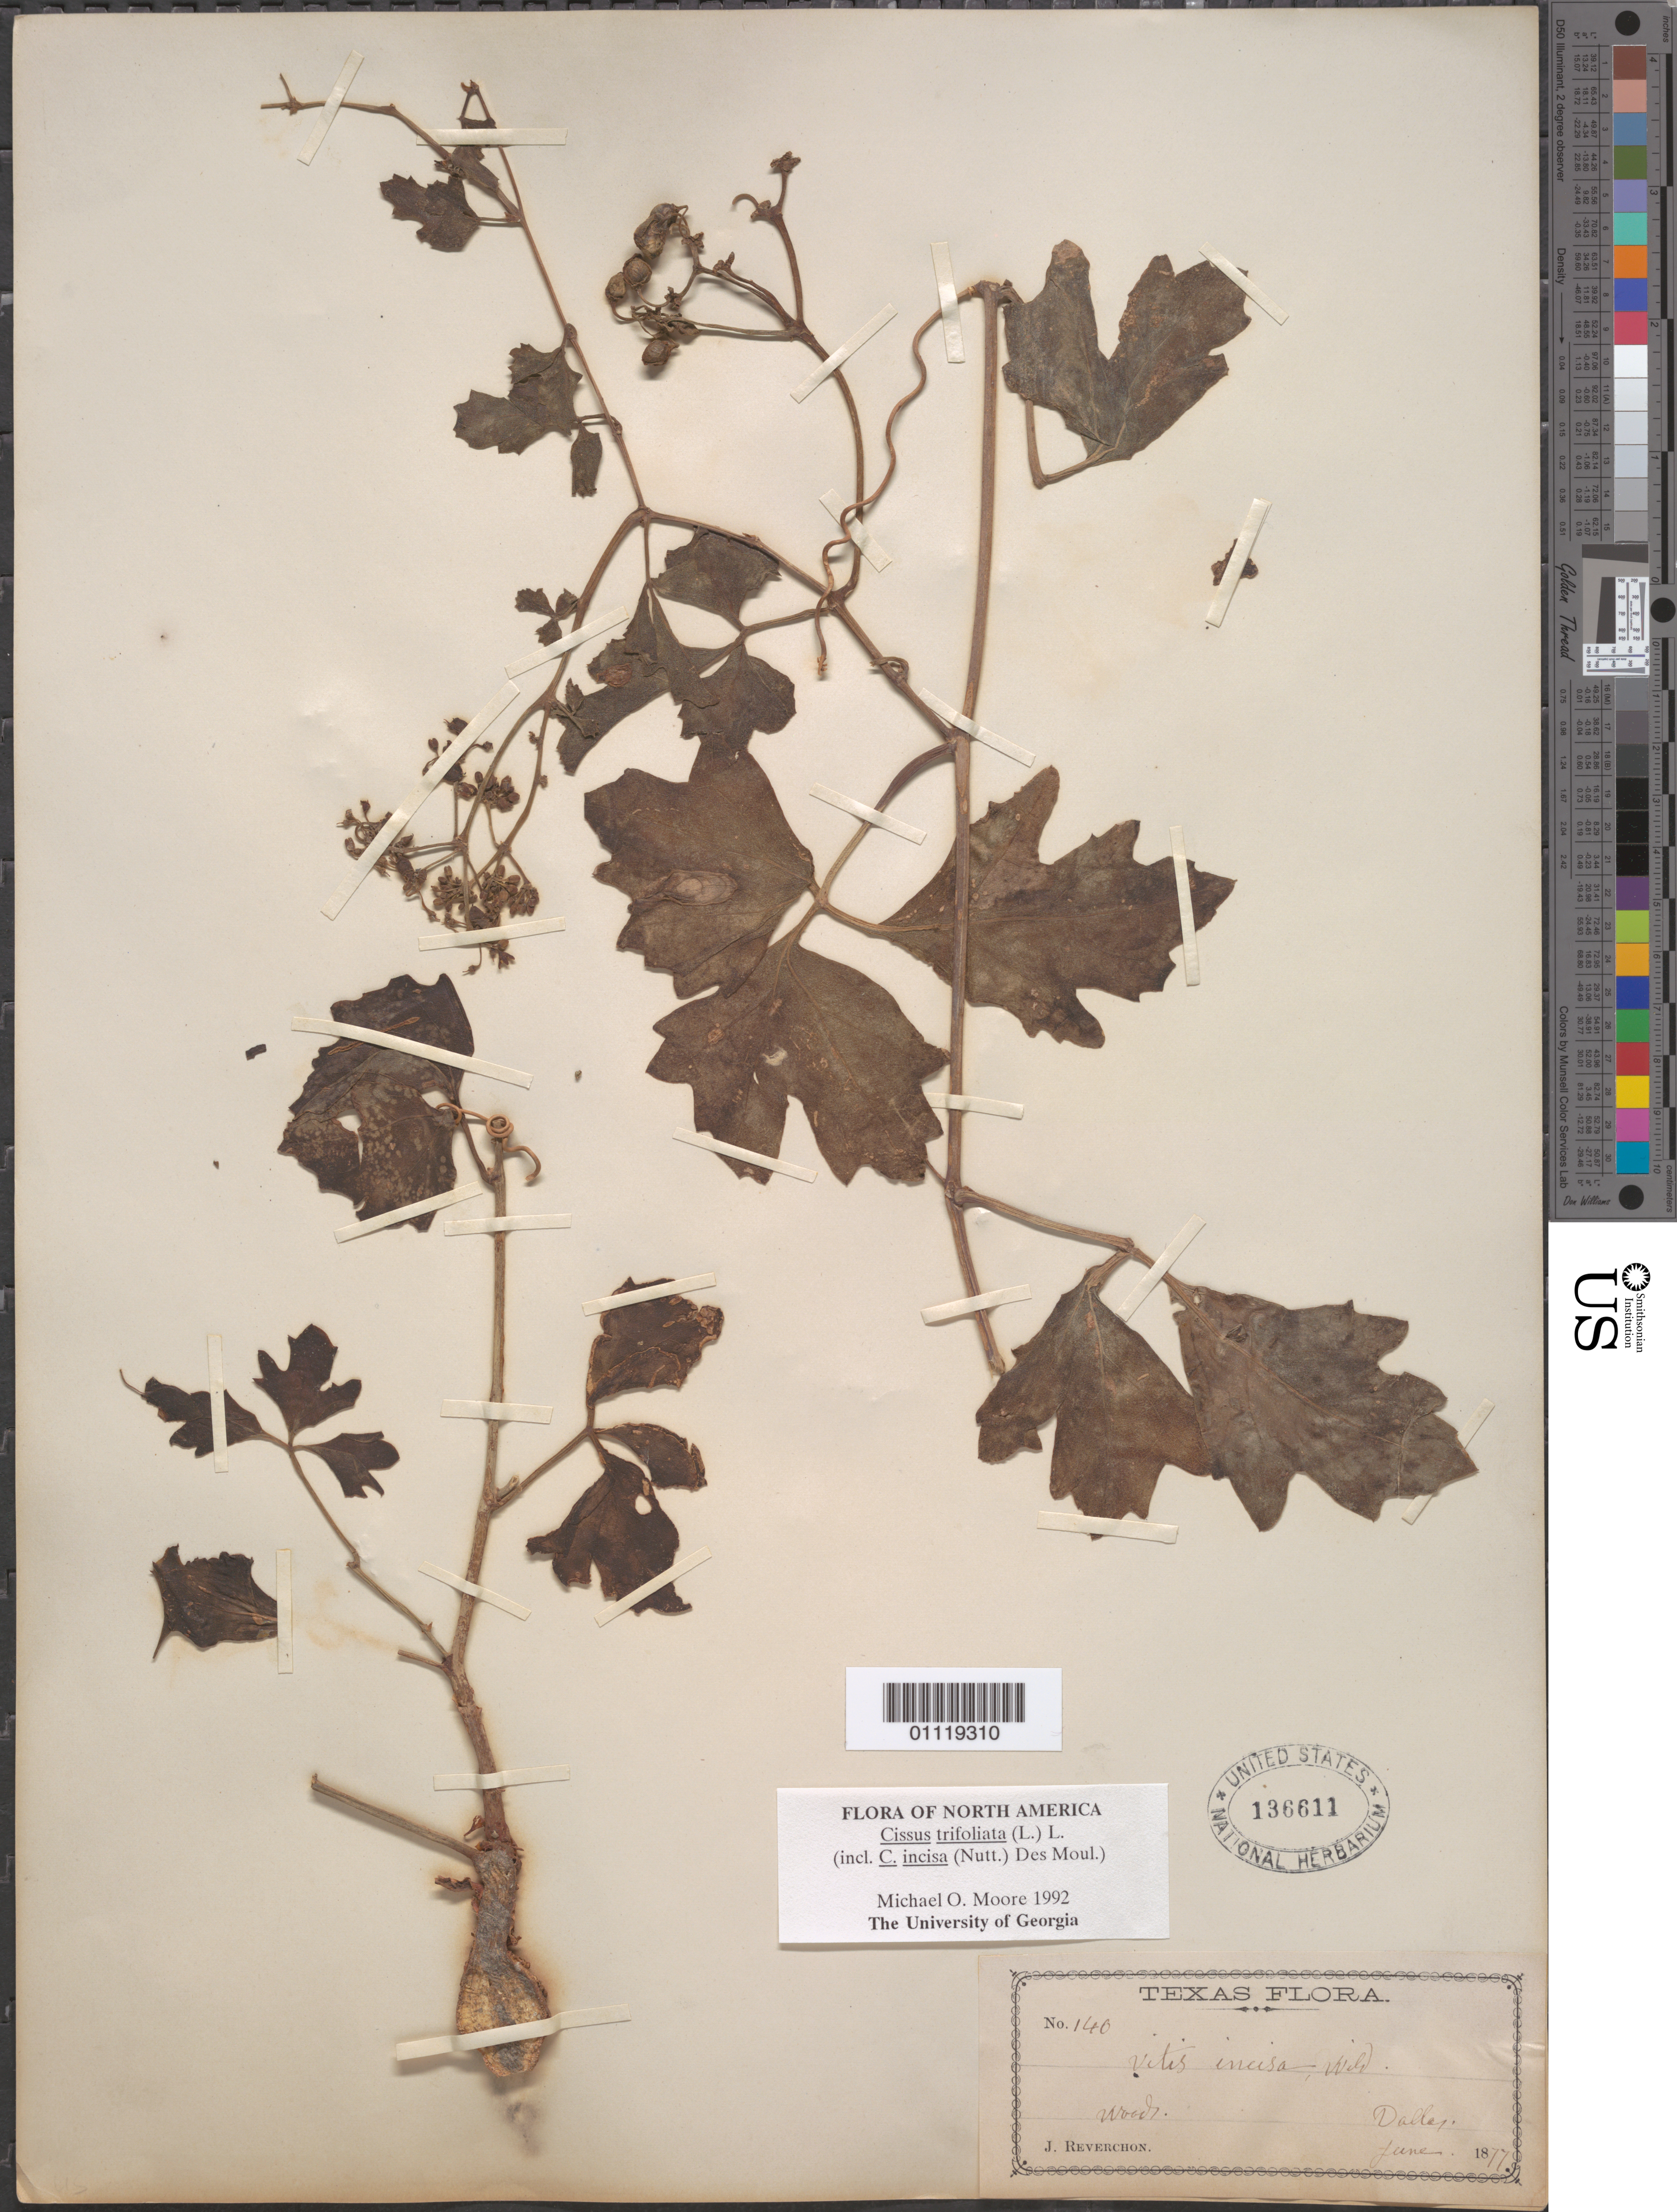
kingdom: Plantae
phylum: Tracheophyta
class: Magnoliopsida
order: Vitales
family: Vitaceae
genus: Cissus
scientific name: Cissus trifoliata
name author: (L.) L.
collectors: J. Reverchon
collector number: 140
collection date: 1877-06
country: United States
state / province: Texas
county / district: Dallas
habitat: Woods.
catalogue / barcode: US 136611